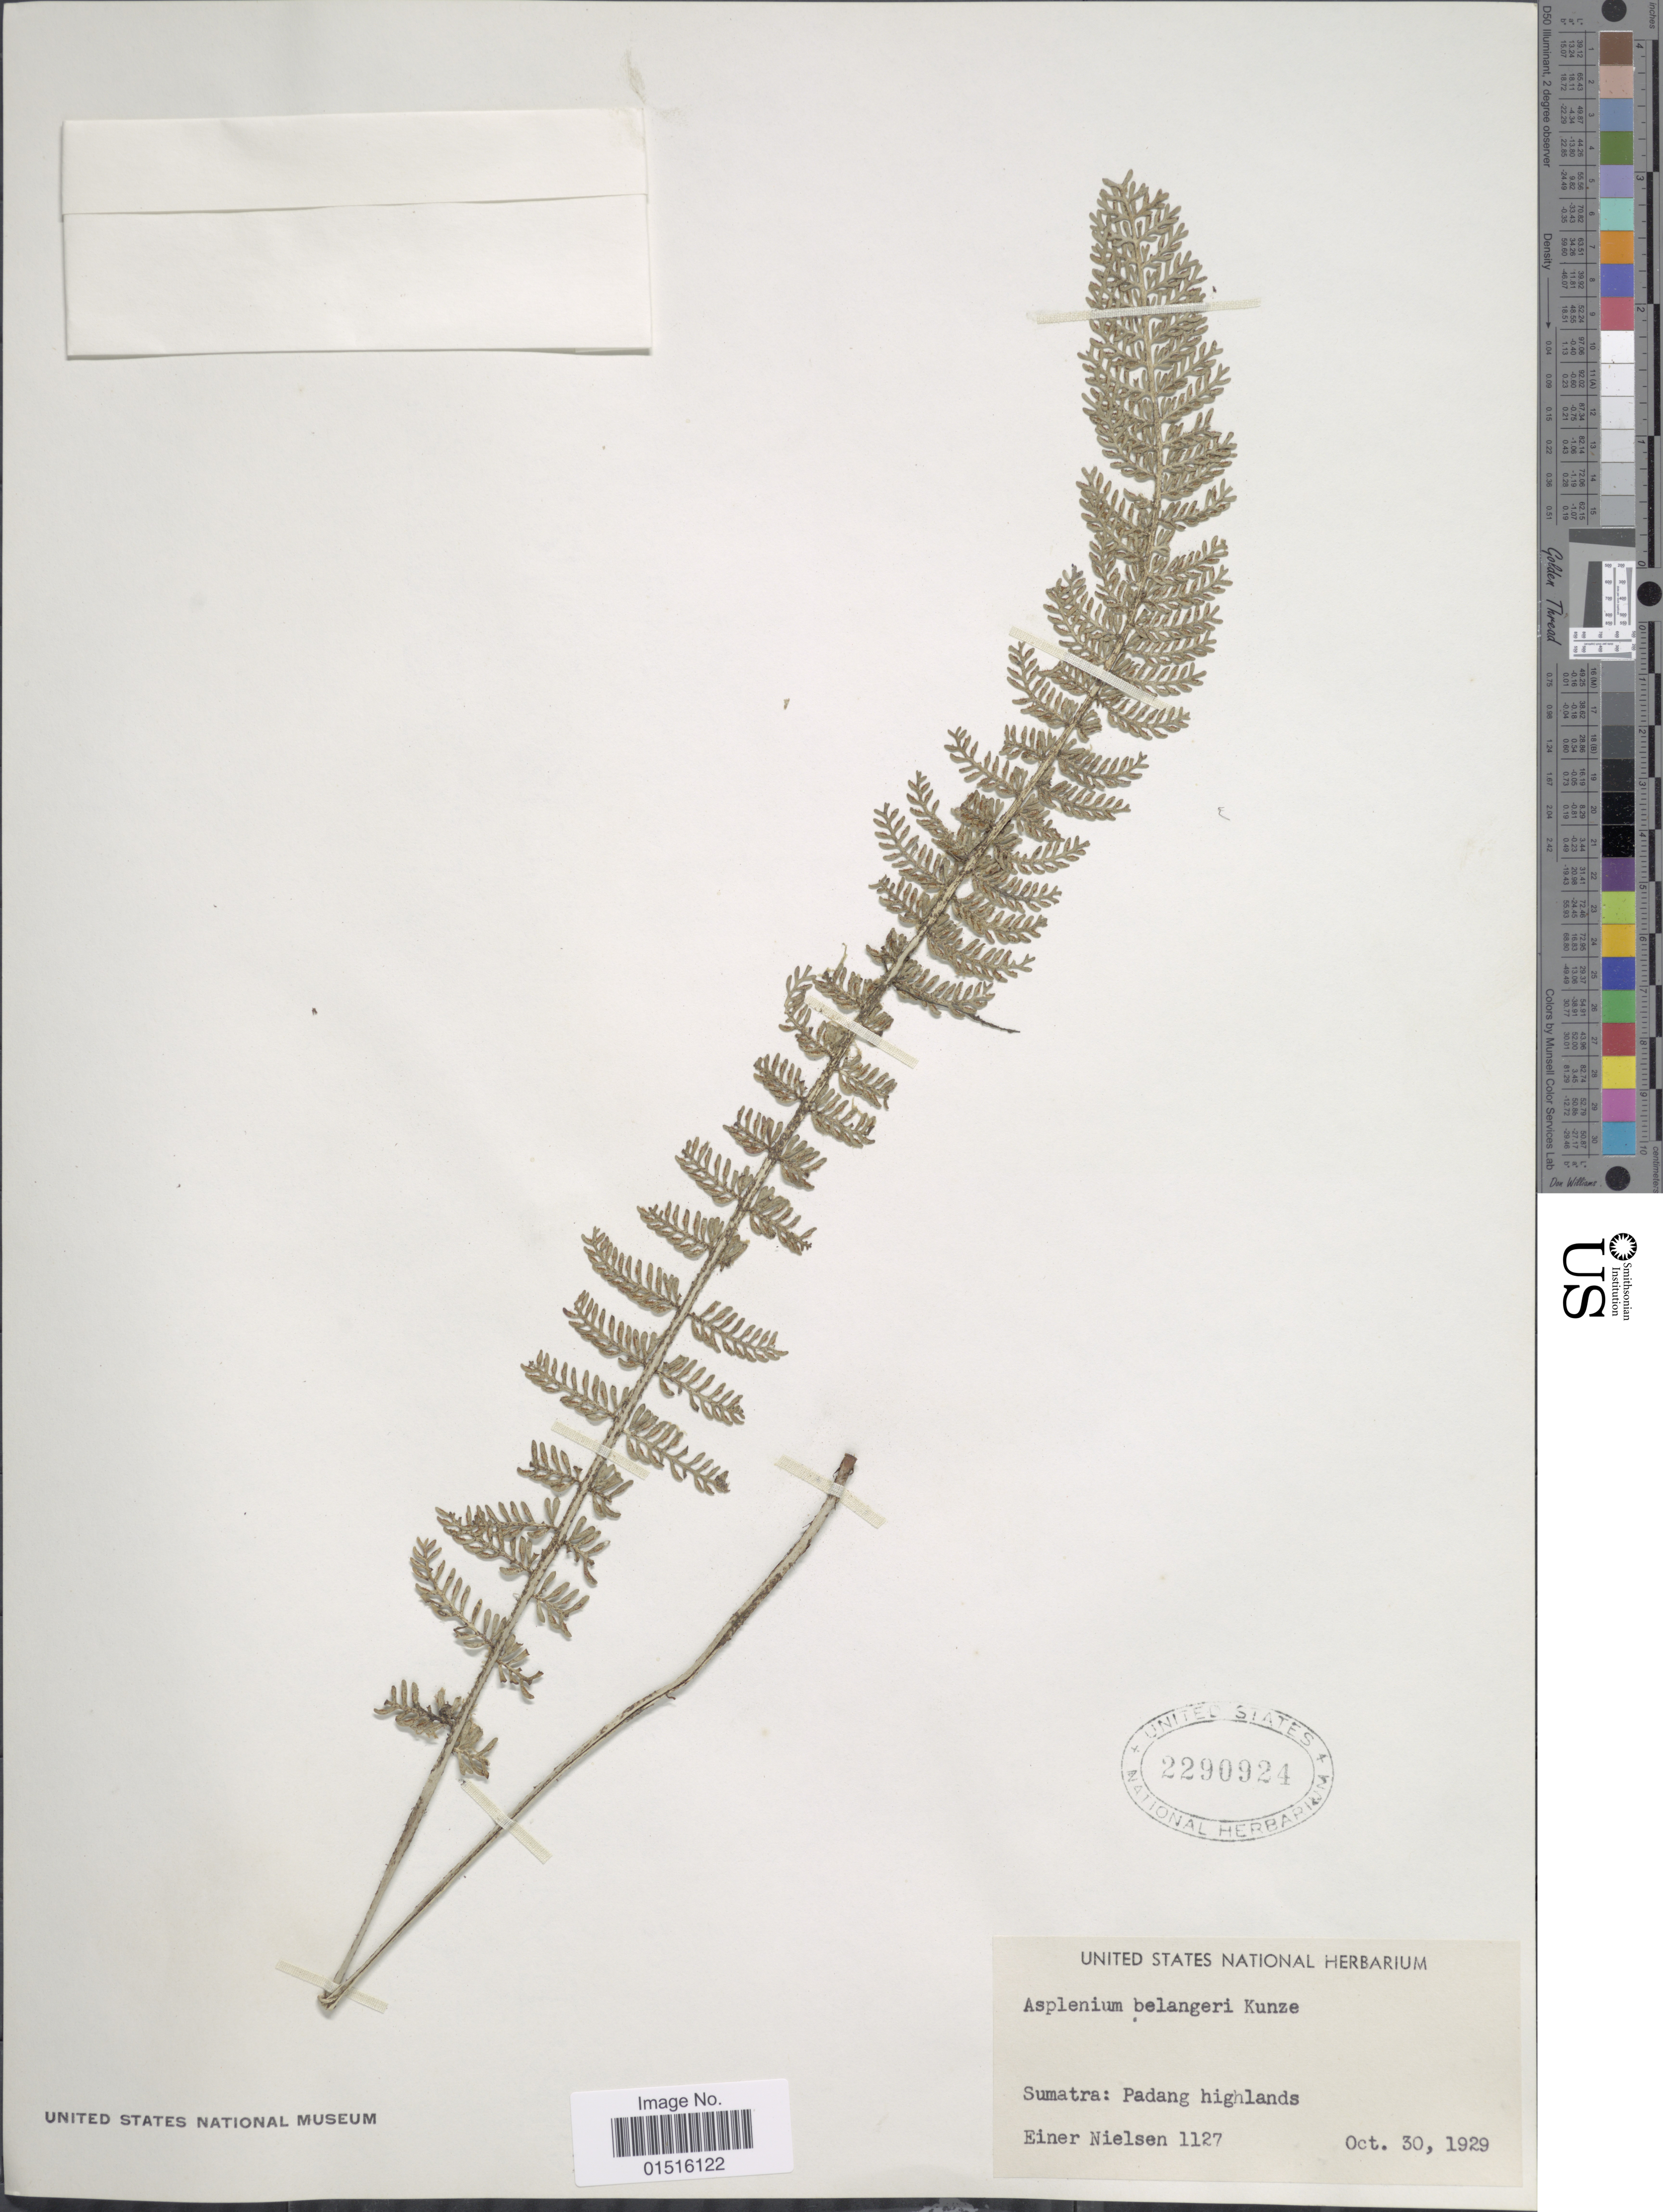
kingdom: Plantae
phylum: Tracheophyta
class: Polypodiopsida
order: Polypodiales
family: Aspleniaceae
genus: Asplenium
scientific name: Asplenium belangeri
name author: Bory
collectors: E. Nielsen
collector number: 1127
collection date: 1929-10-30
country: Indonesia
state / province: Sumatra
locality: Padang highlands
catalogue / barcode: US 2290924